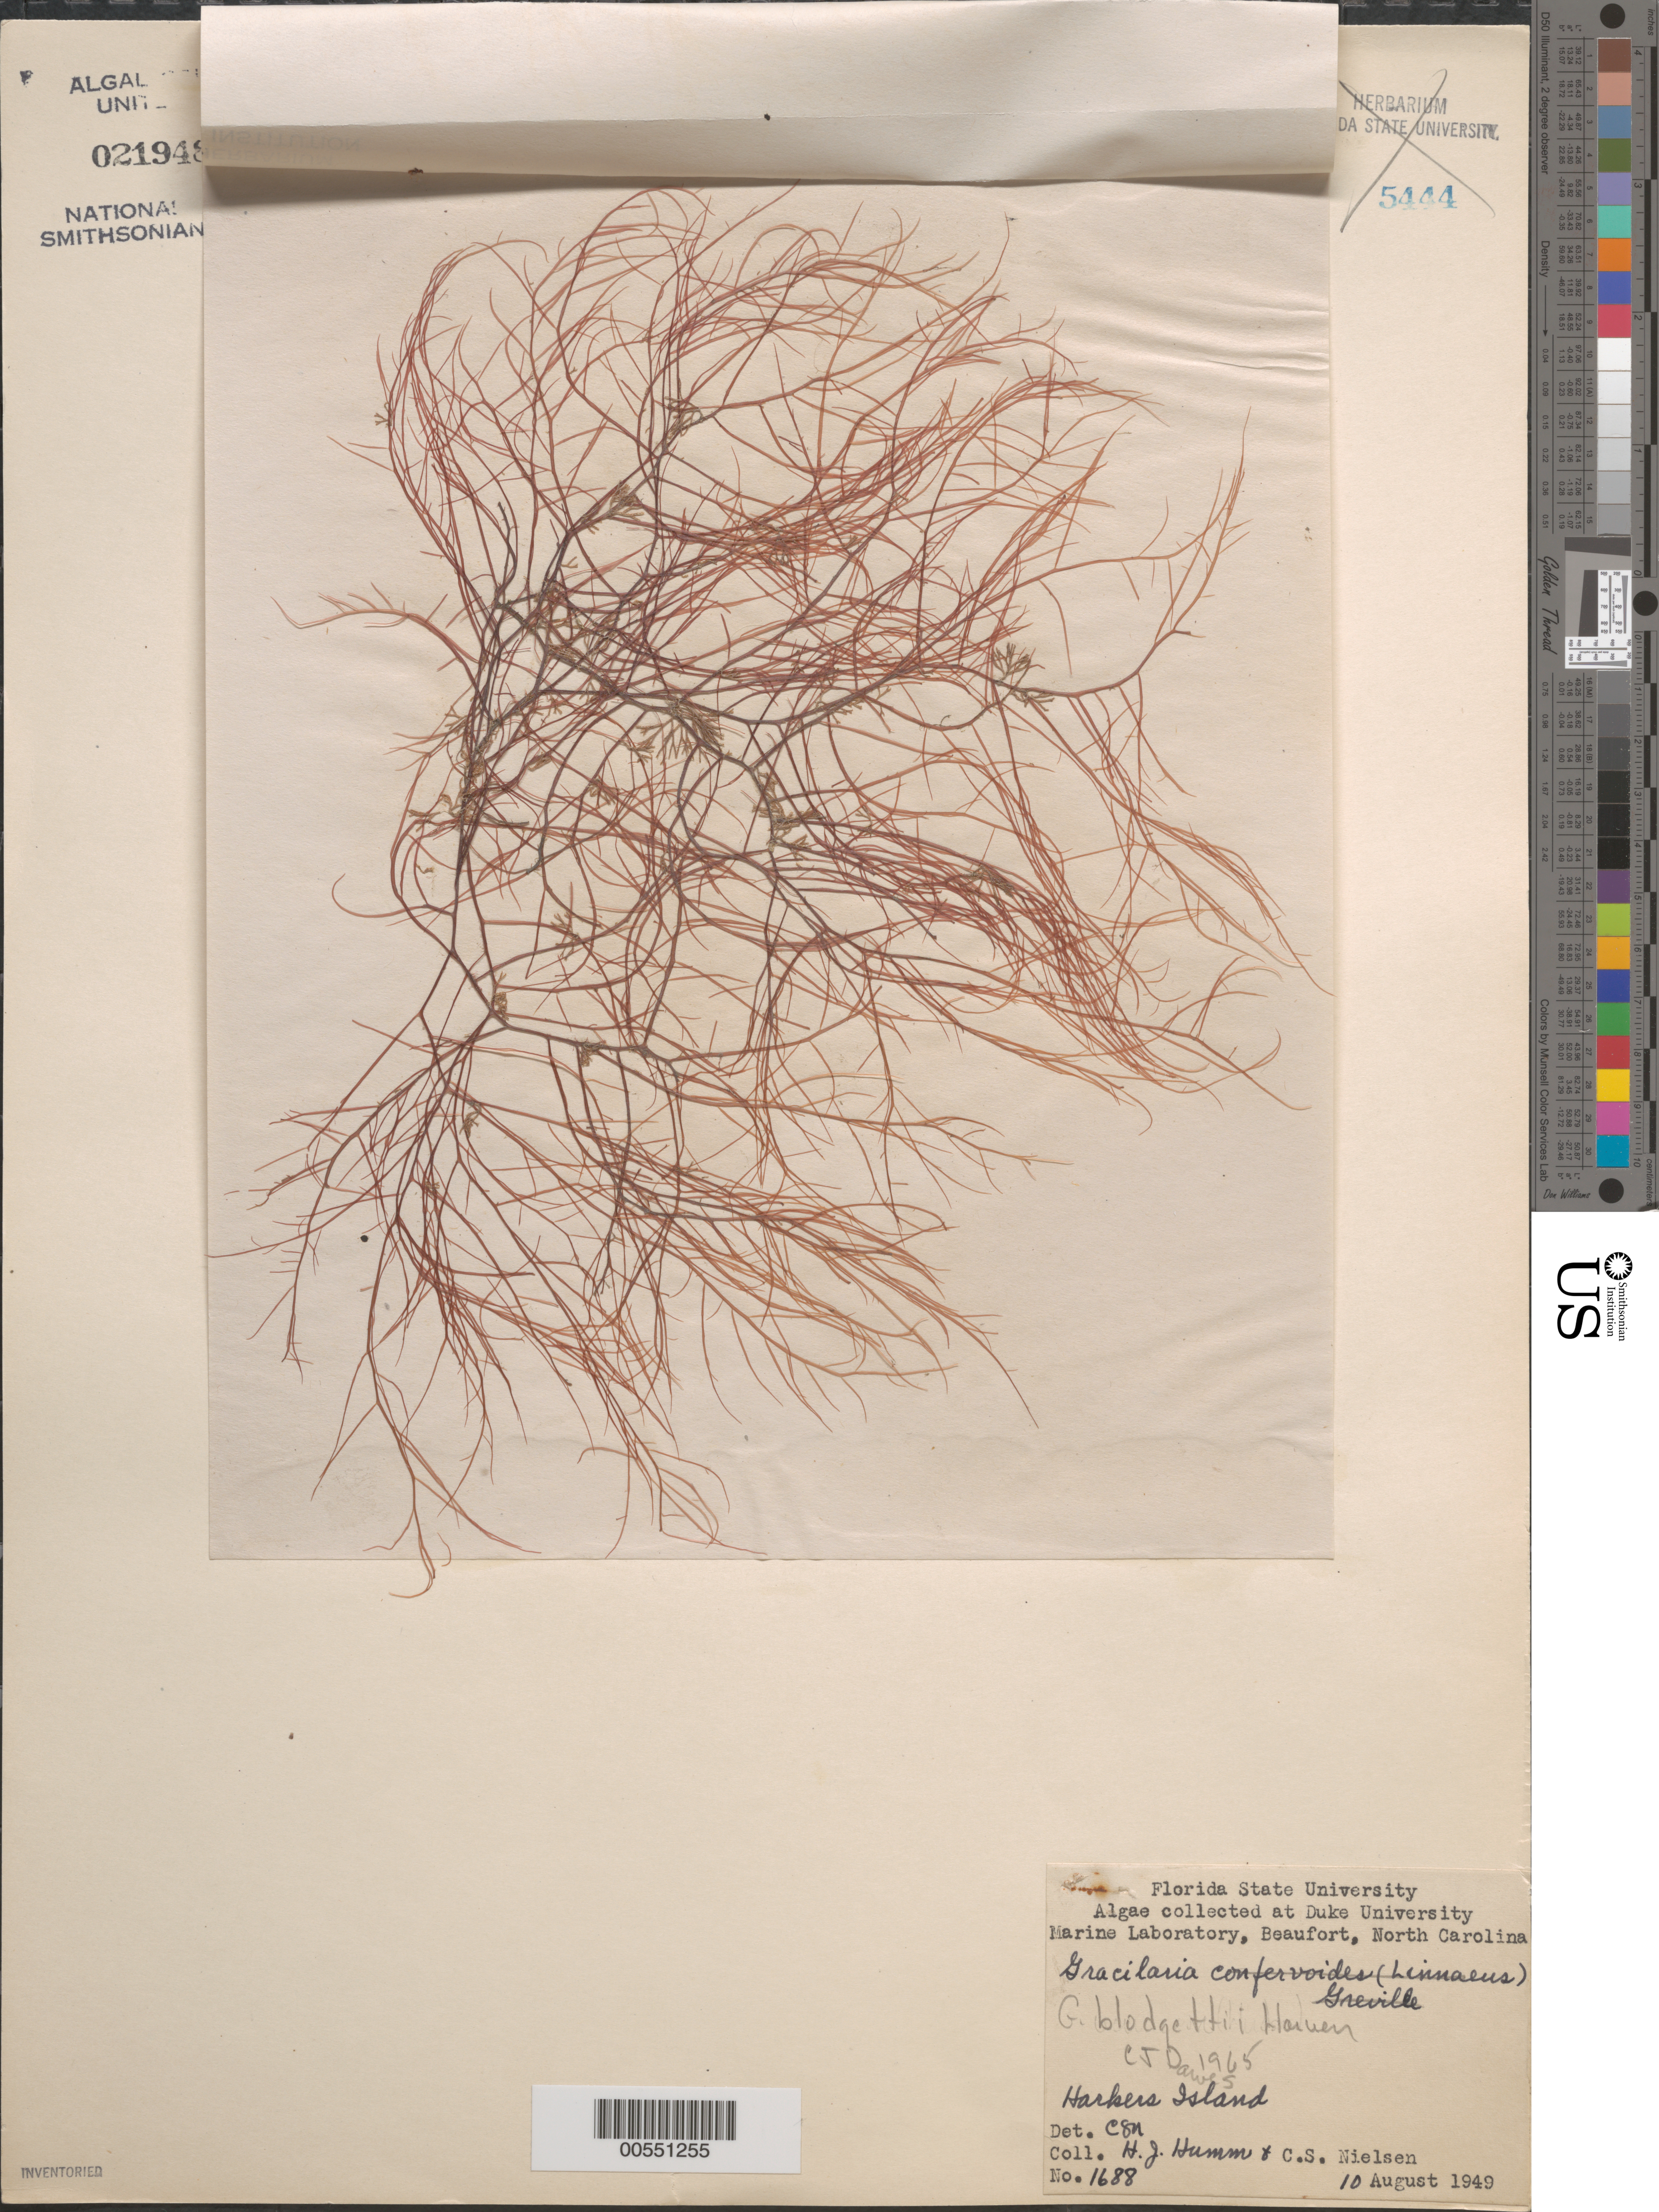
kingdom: Plantae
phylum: Rhodophyta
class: Florideophyceae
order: Gracilariales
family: Gracilariaceae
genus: Gracilaria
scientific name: Gracilaria blodgettii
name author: Harv.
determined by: Dawes, C. J.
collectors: H. J. Humm & C. S. Nielsen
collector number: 1688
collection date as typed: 10 Aug 1949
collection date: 1949-08-10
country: United States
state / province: North Carolina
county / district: Carteret County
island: Harkers Island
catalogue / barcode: US 21948